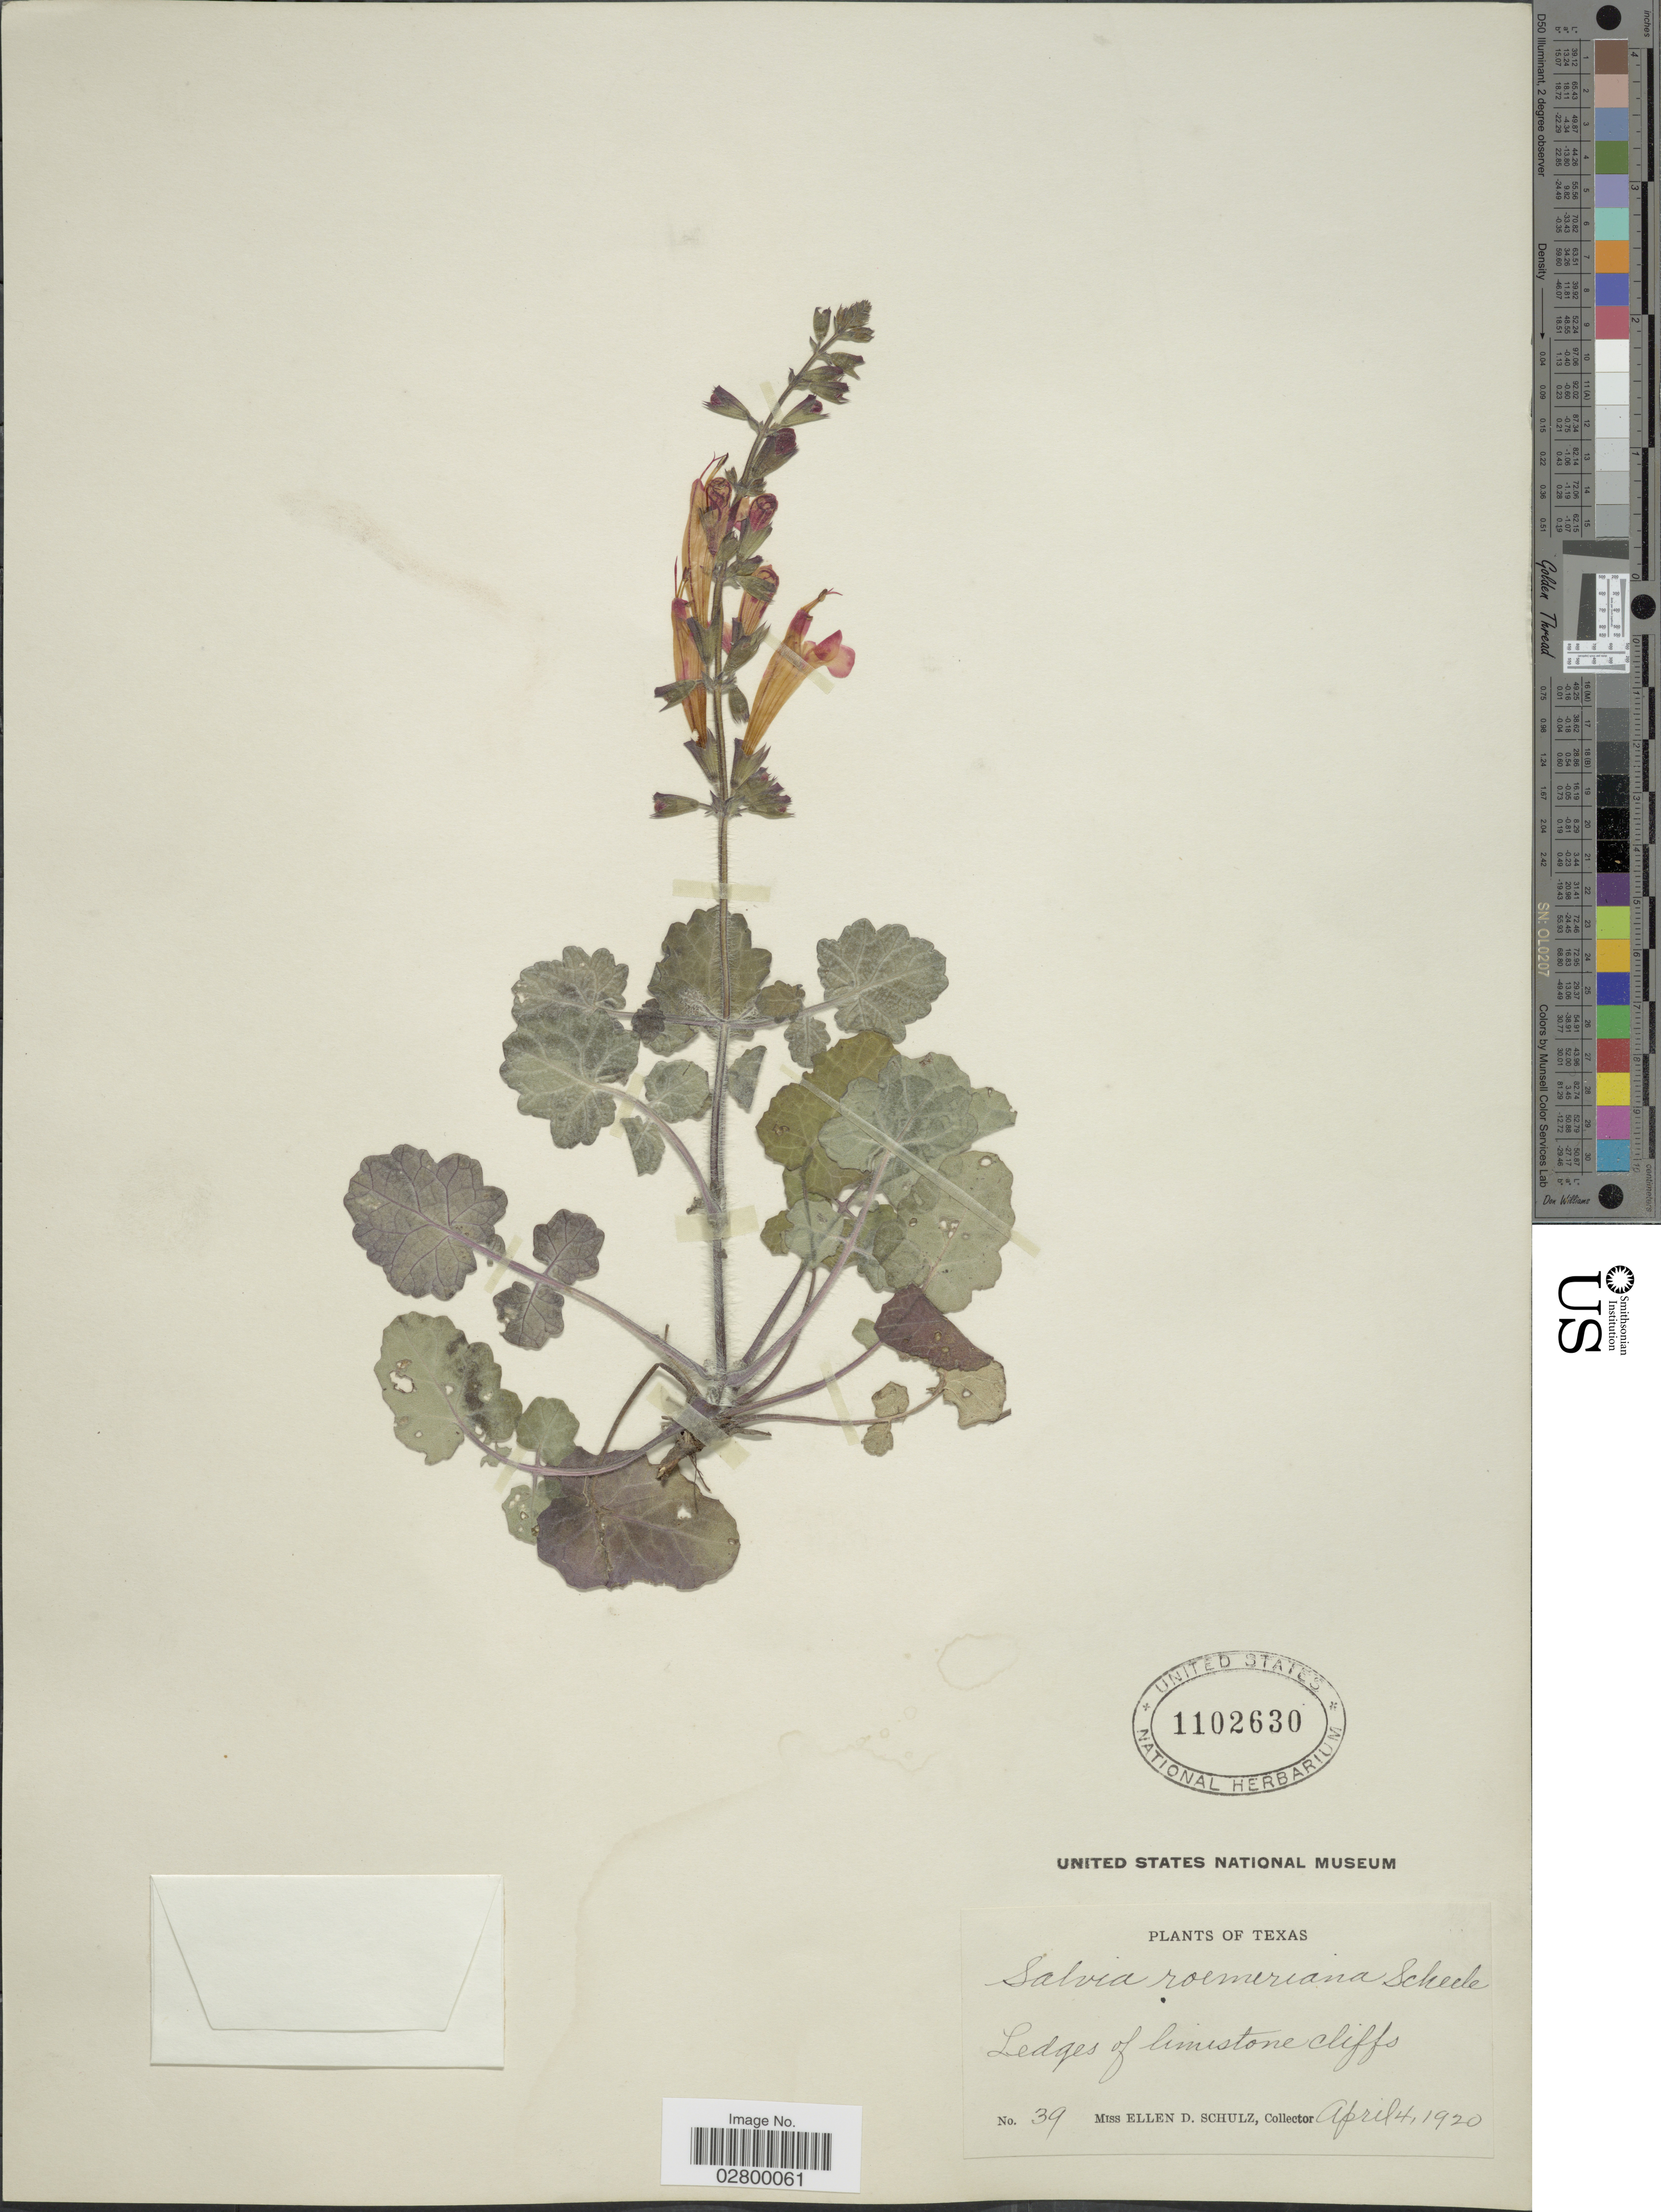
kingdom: Plantae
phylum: Tracheophyta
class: Magnoliopsida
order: Lamiales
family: Lamiaceae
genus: Salvia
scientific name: Salvia roemeriana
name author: Scheele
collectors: E. D. Schulz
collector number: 39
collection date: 1920-04-04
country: United States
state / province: Texas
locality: Ledges of limestone cliffs.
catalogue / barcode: US 1102630